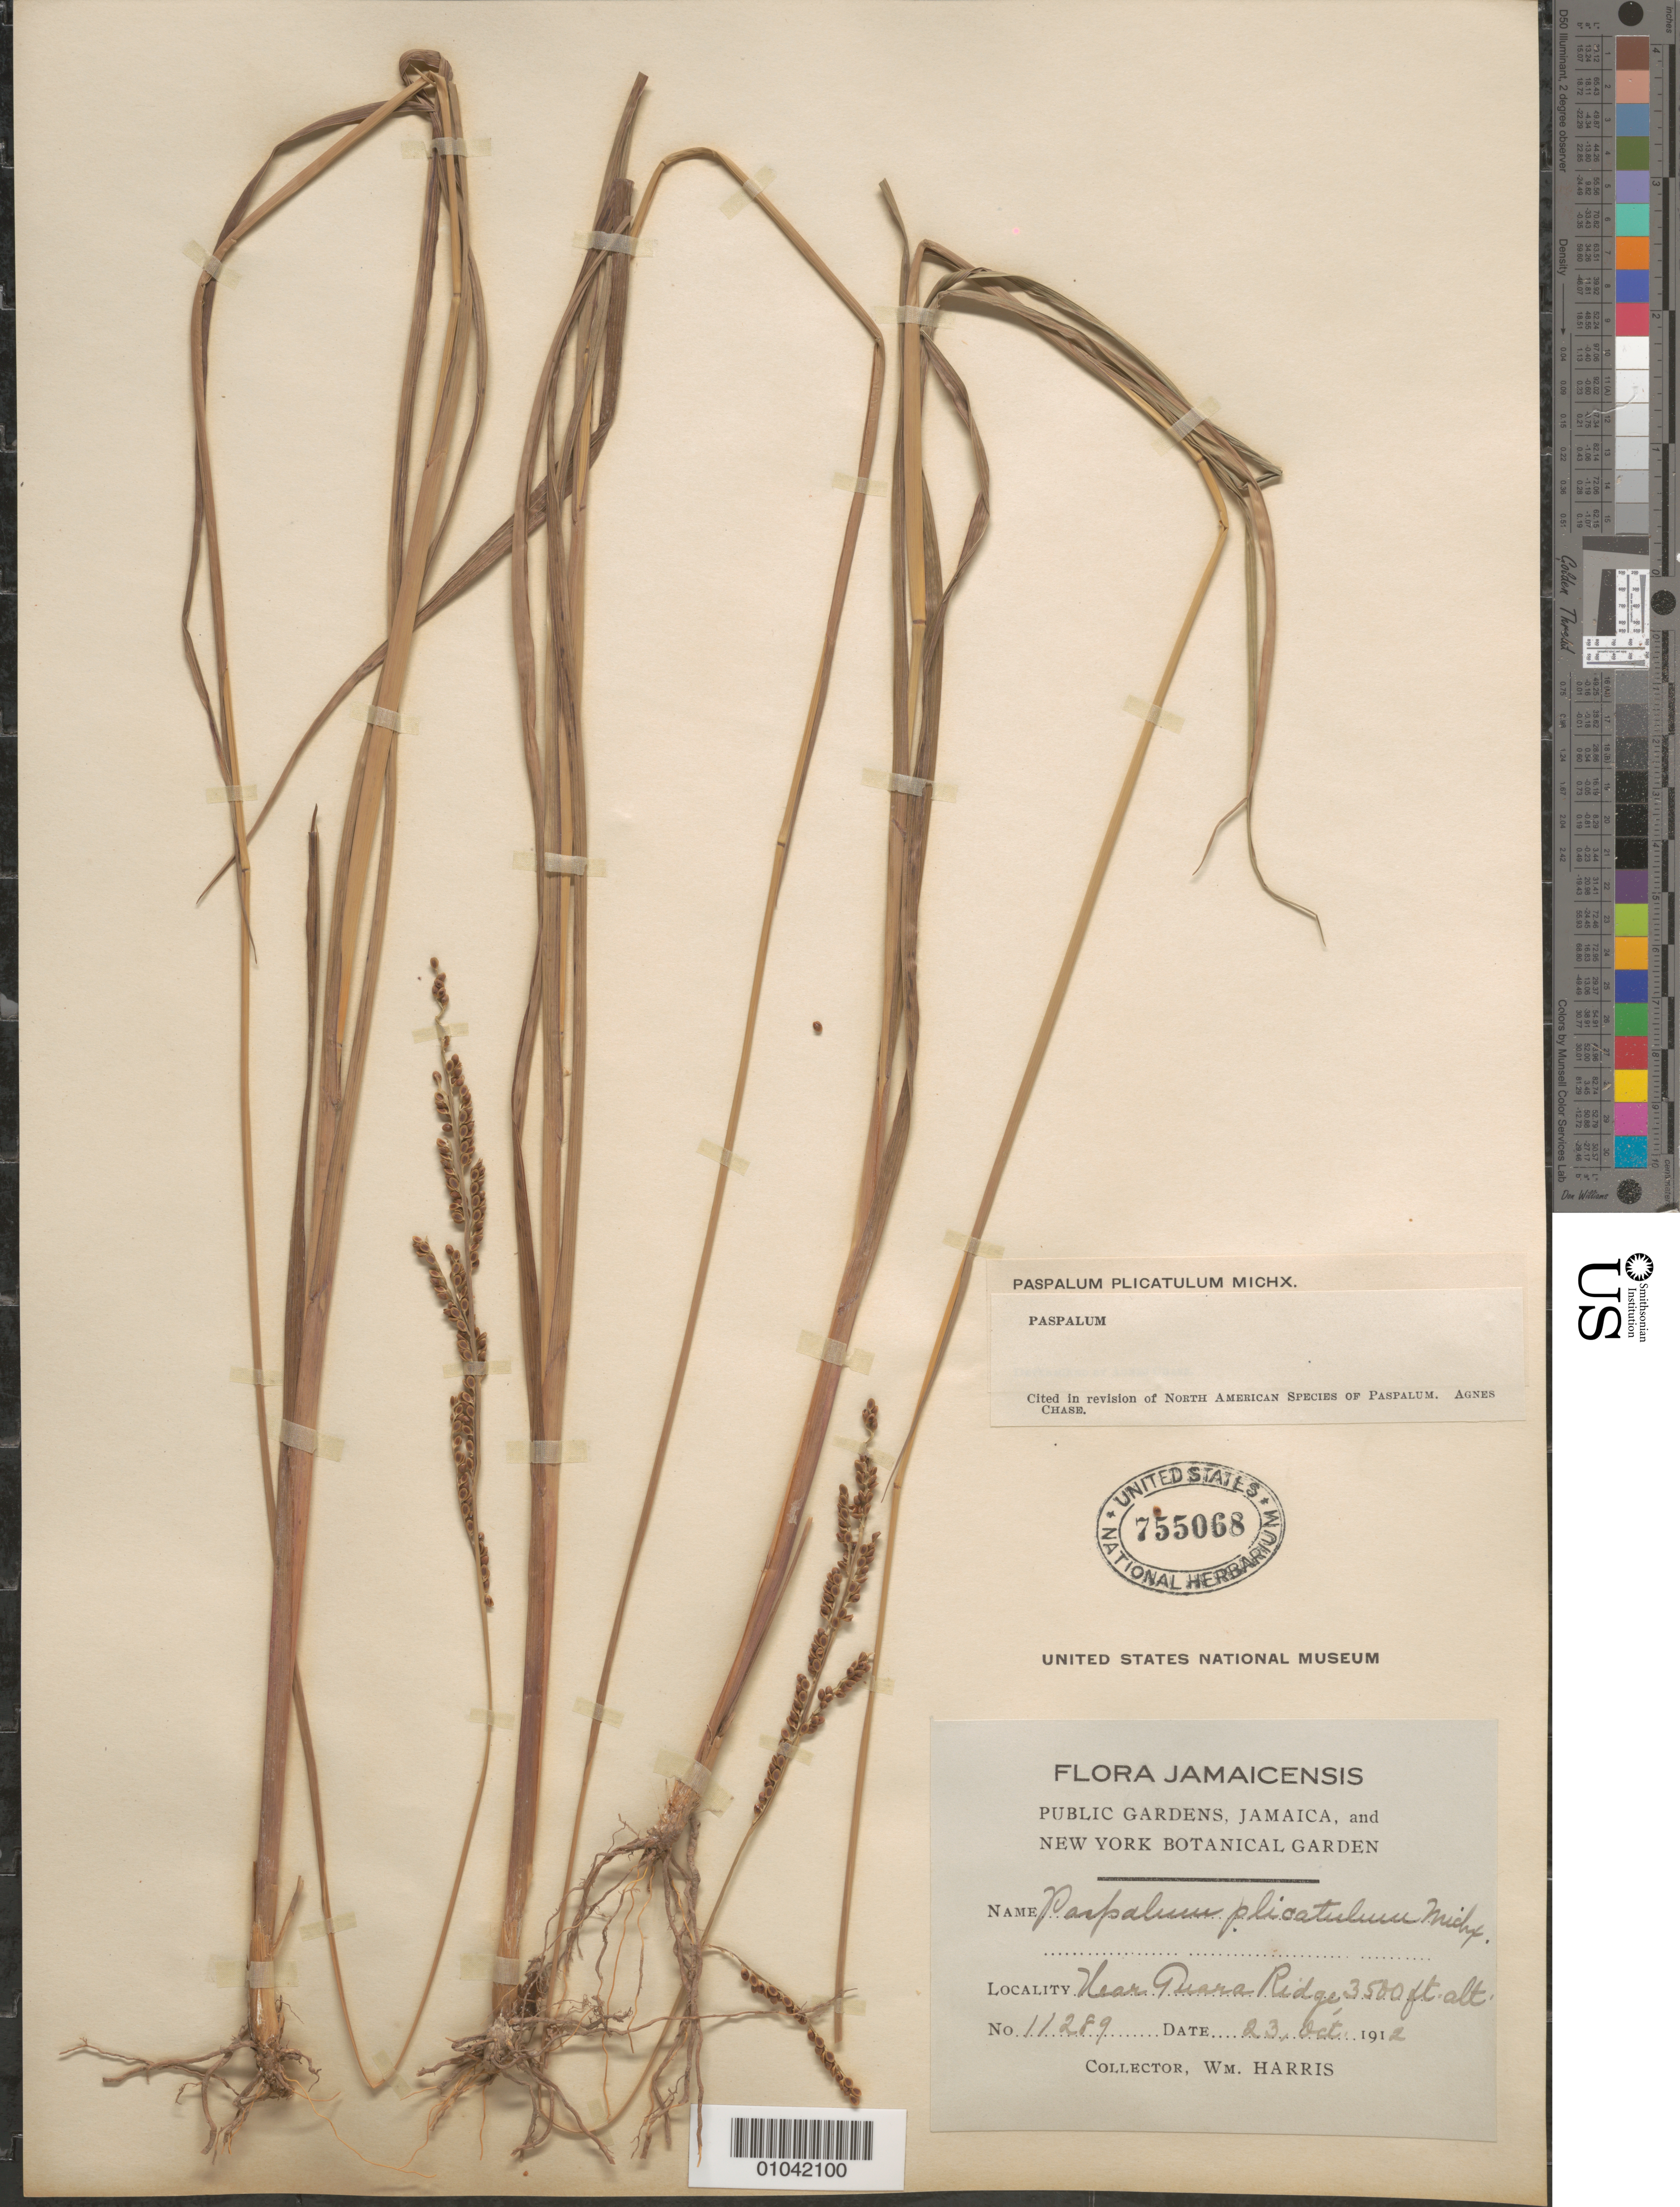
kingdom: Plantae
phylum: Tracheophyta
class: Liliopsida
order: Poales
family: Poaceae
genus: Paspalum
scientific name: Paspalum plicatulum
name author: Michx.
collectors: W. Harris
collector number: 11289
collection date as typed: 23 Oct 1912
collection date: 1912-10-23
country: Jamaica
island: Jamaica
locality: Near Guara Ridge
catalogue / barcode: US 755068